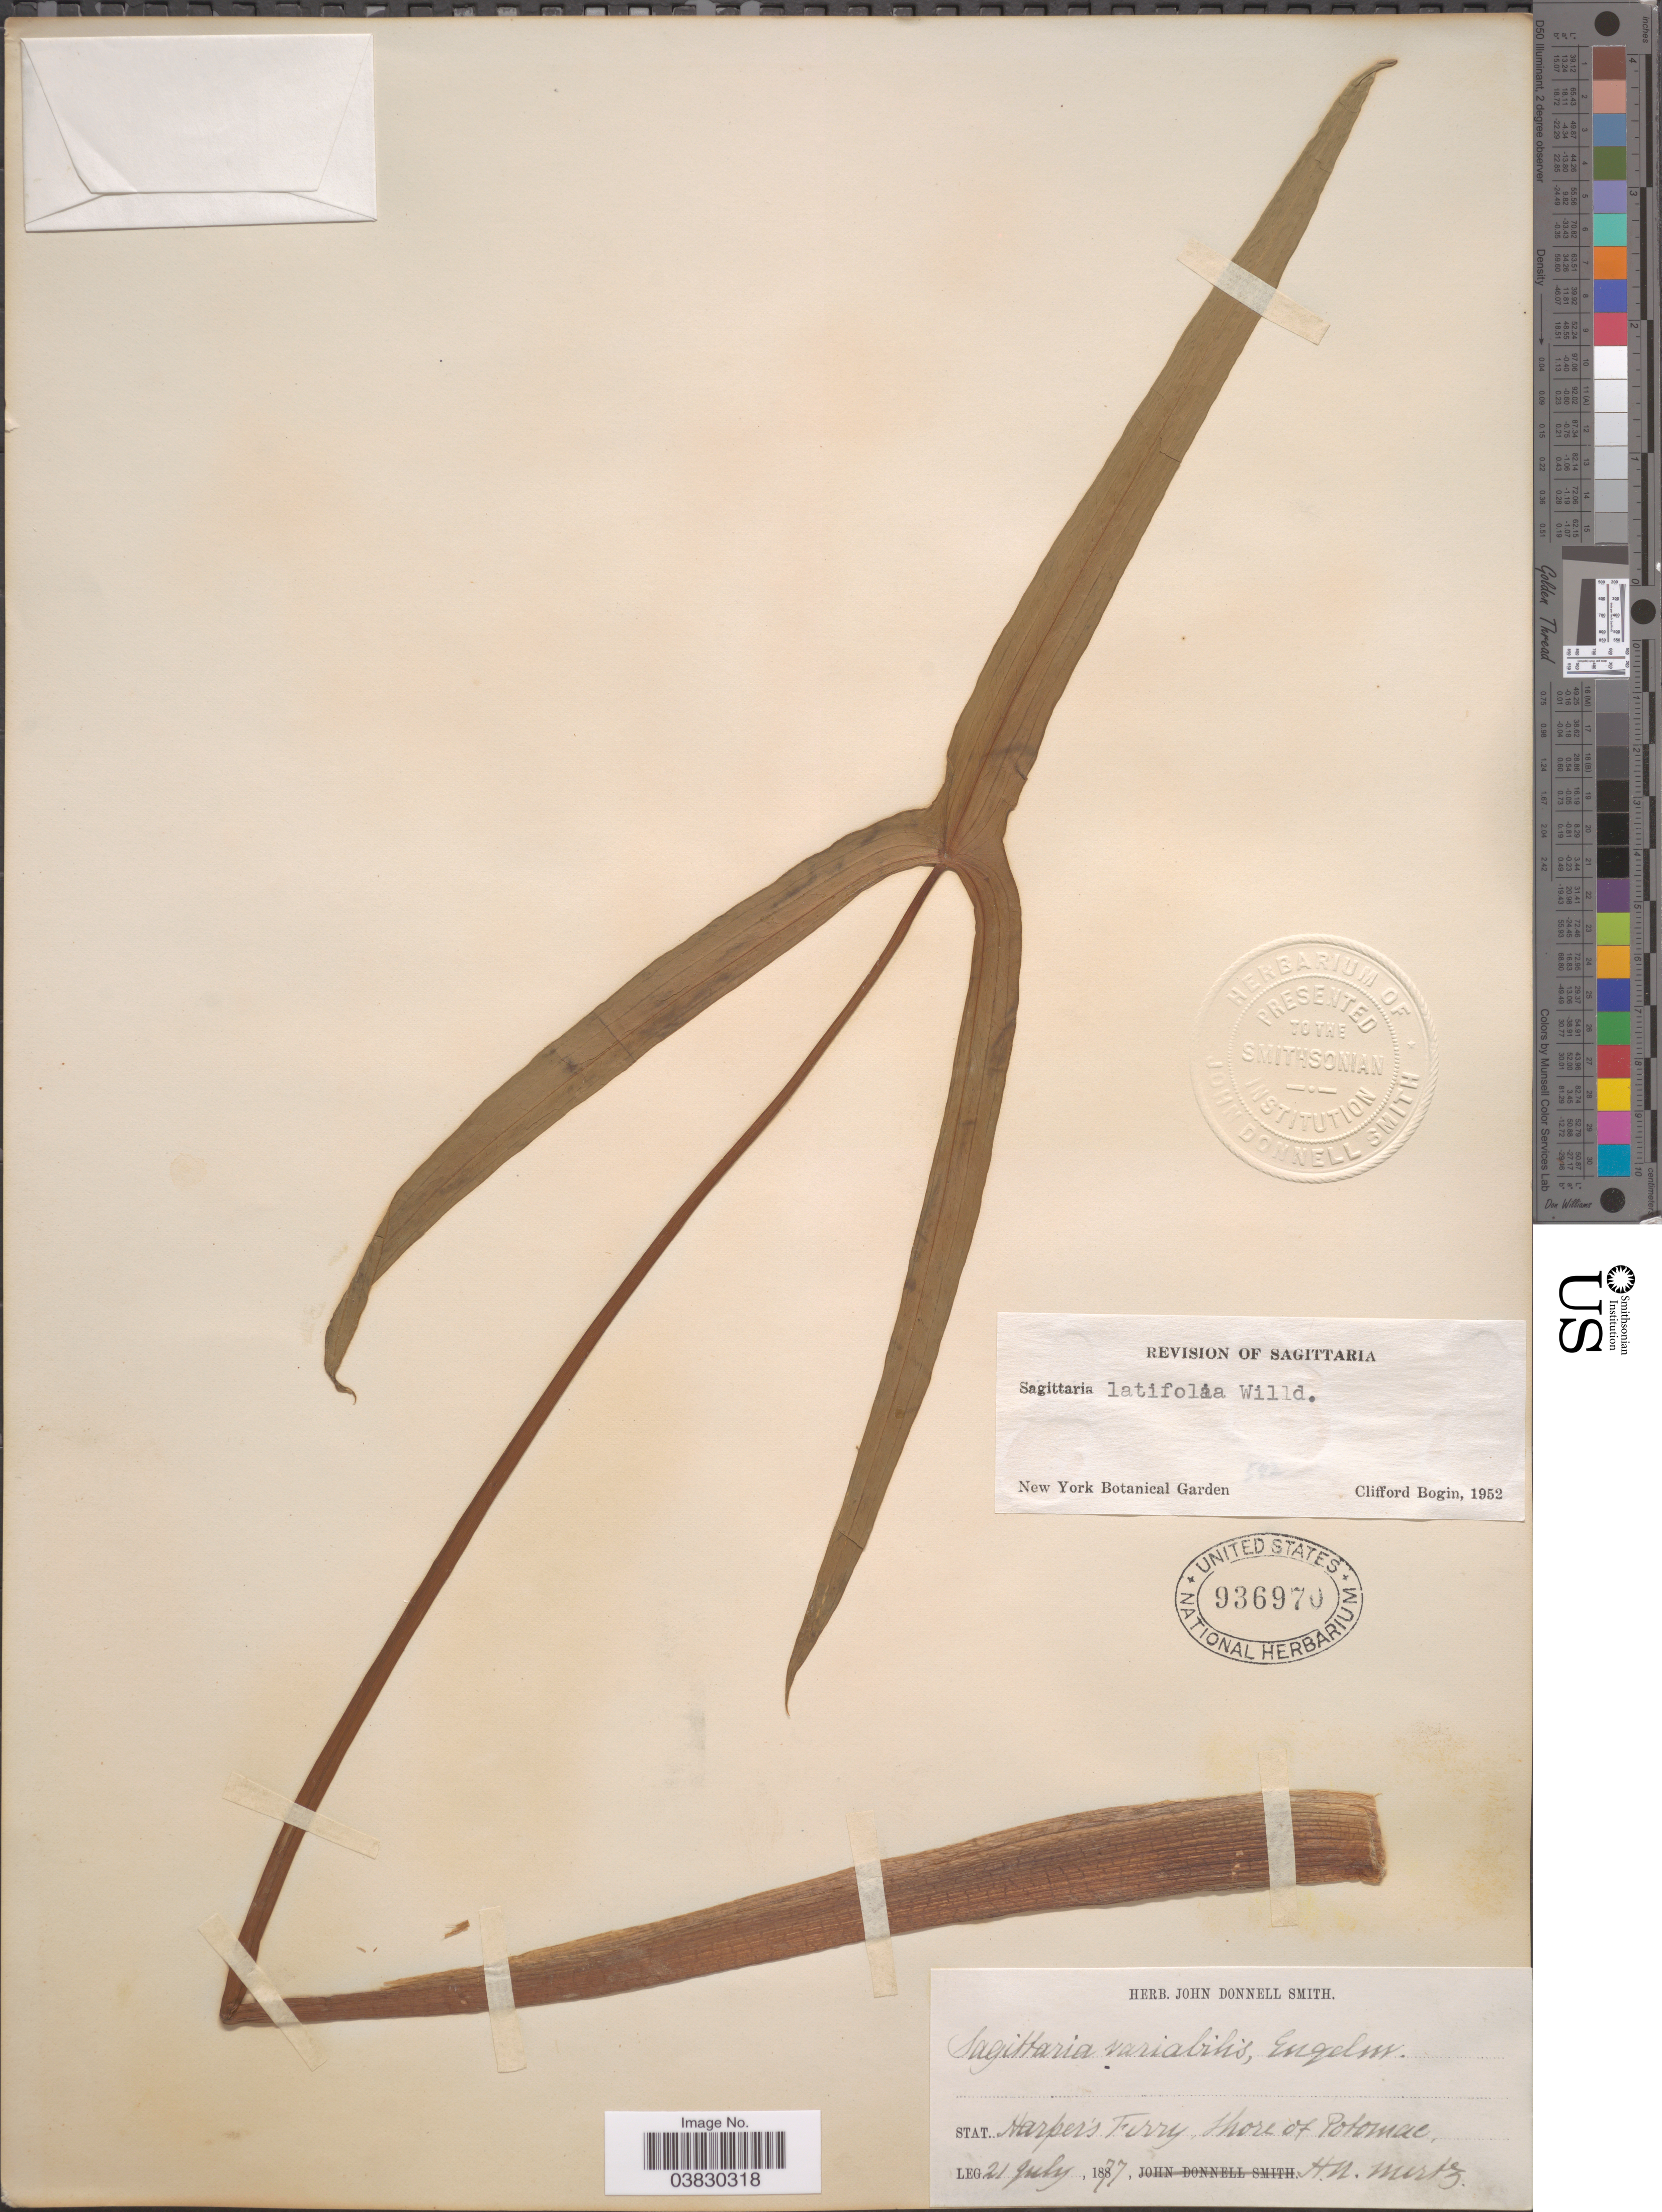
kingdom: Plantae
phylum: Tracheophyta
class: Liliopsida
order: Alismatales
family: Alismataceae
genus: Sagittaria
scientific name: Sagittaria latifolia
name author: Willd.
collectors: H. Mertz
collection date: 1877-07-21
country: United States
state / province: West Virginia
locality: Stat. Harper's Ferry. Shore of Potomac.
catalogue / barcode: US 936970